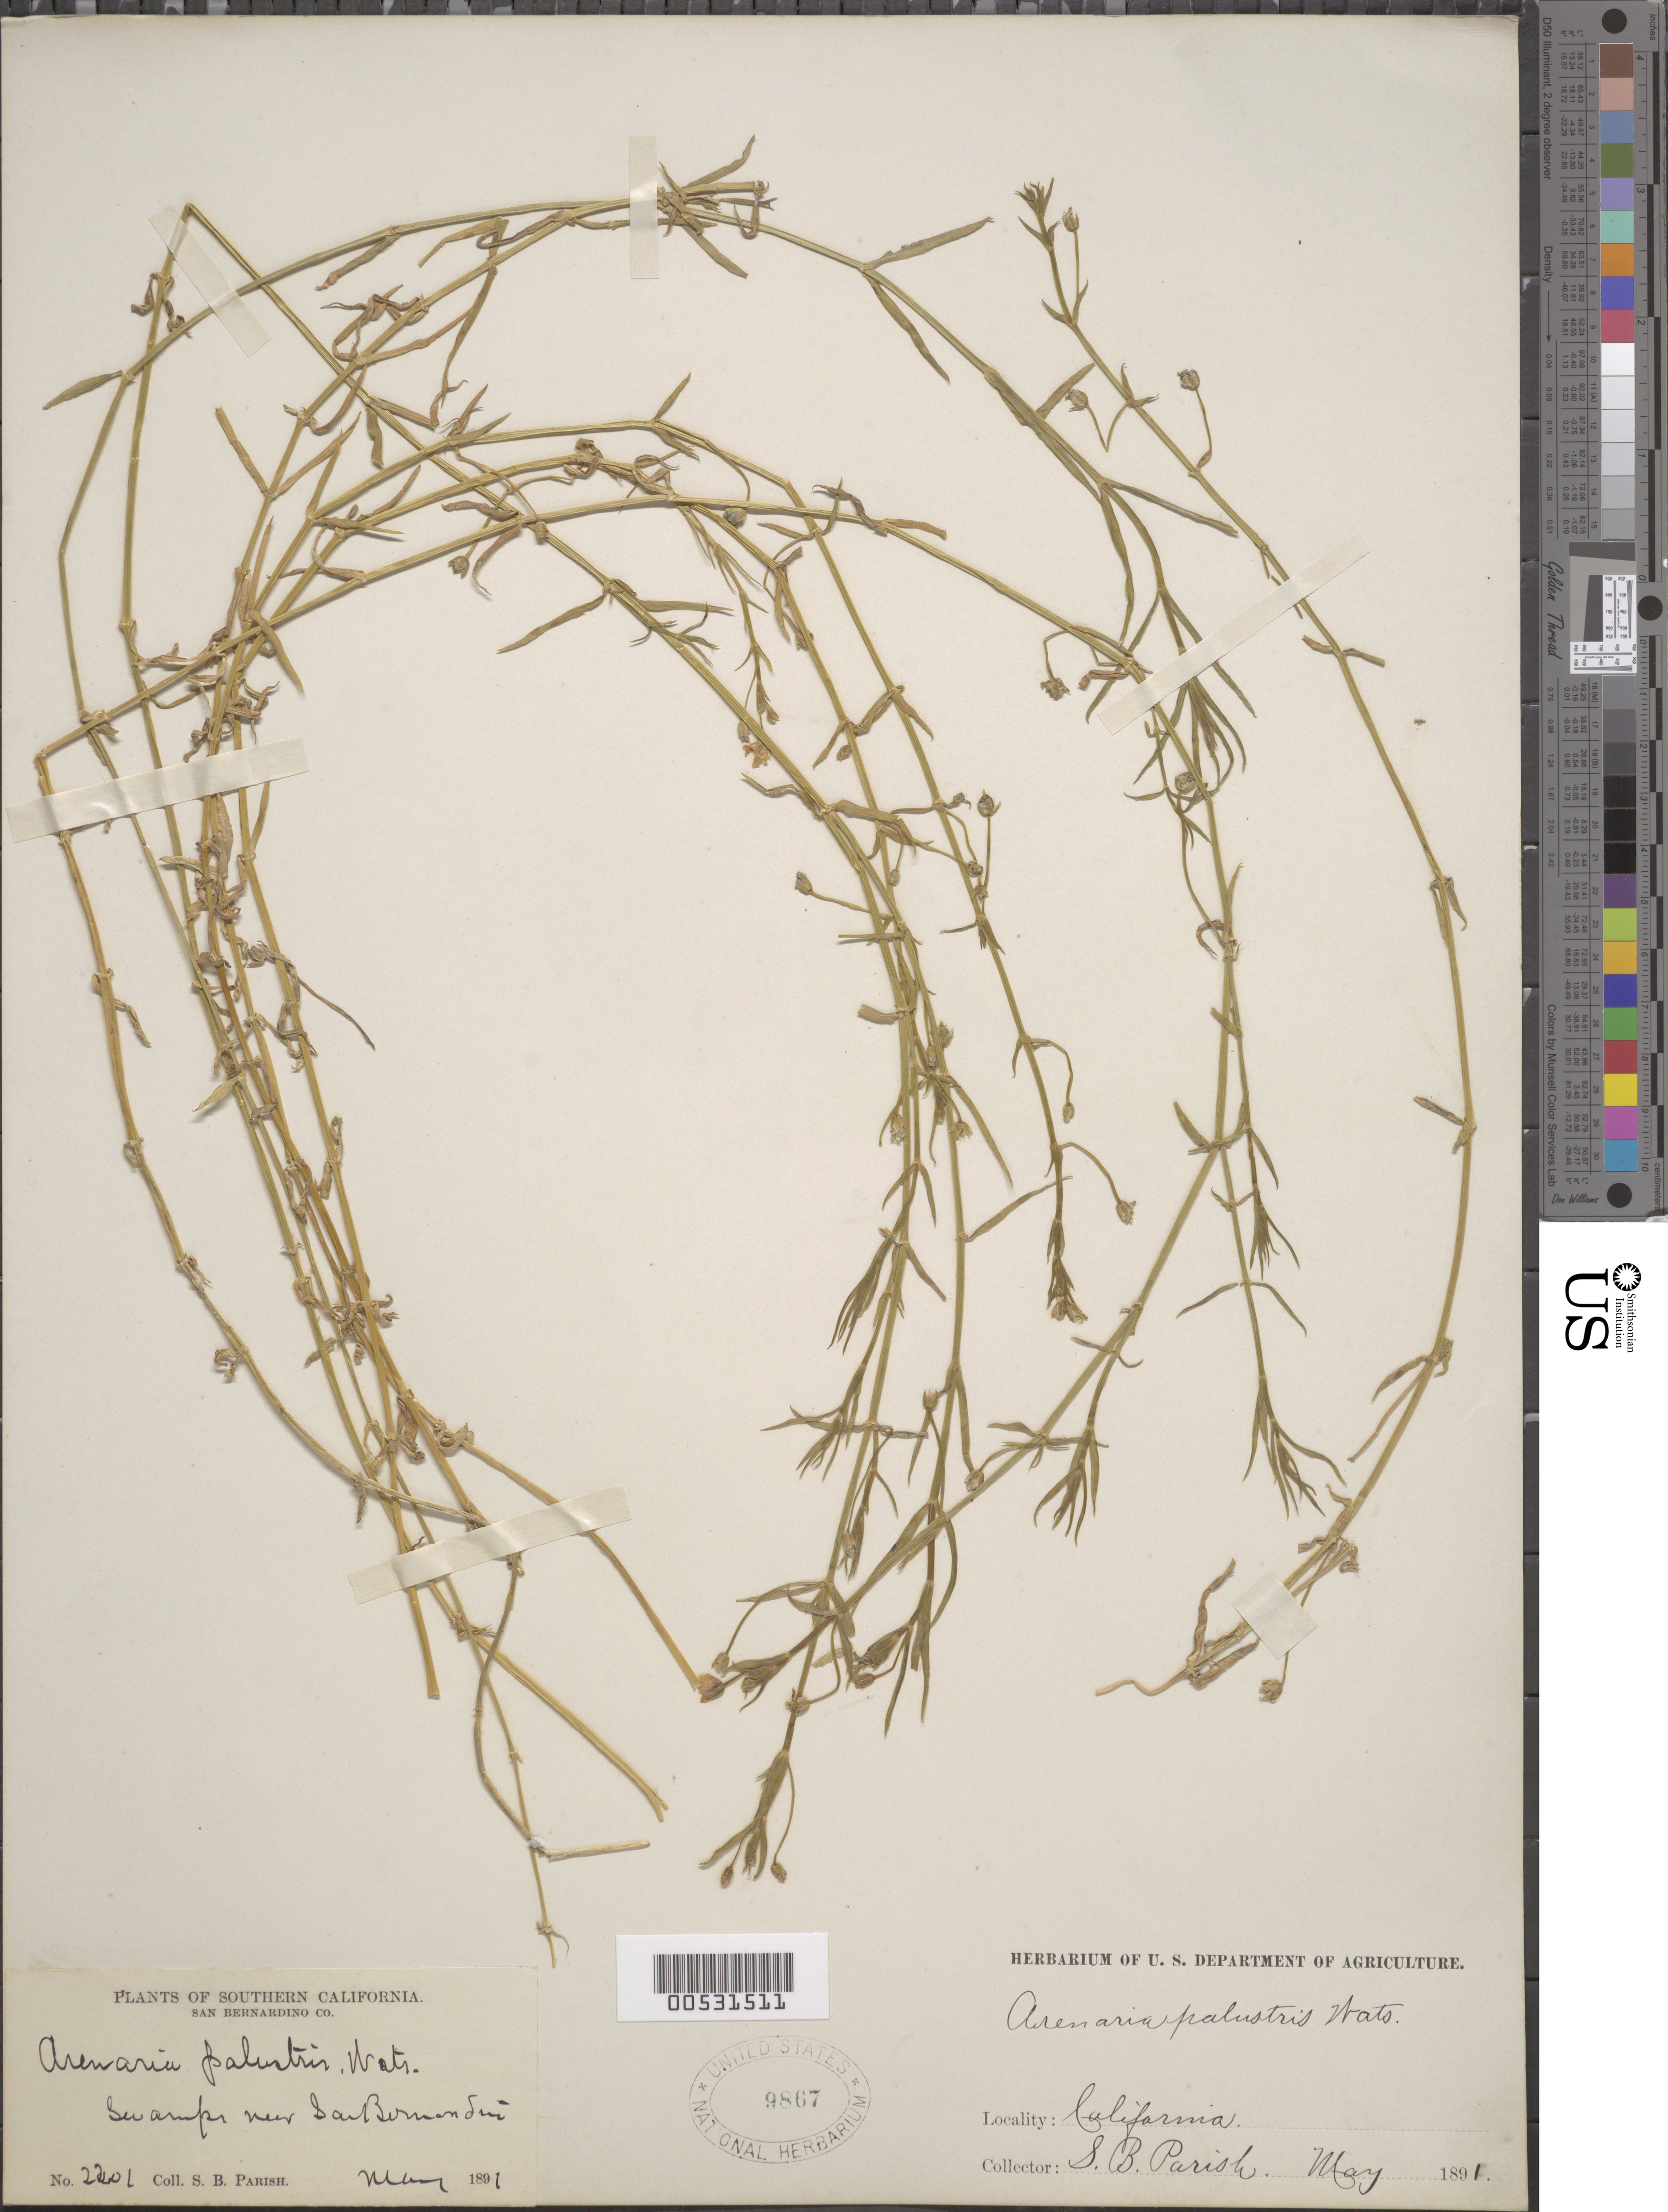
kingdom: Plantae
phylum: Tracheophyta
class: Magnoliopsida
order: Caryophyllales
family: Caryophyllaceae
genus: Arenaria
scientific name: Arenaria paludicola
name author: B.L. Rob.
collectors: S. B. Parish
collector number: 2201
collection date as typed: May 1891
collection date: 1891-05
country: United States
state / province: California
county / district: San Bernardino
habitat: swamps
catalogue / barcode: US 9867